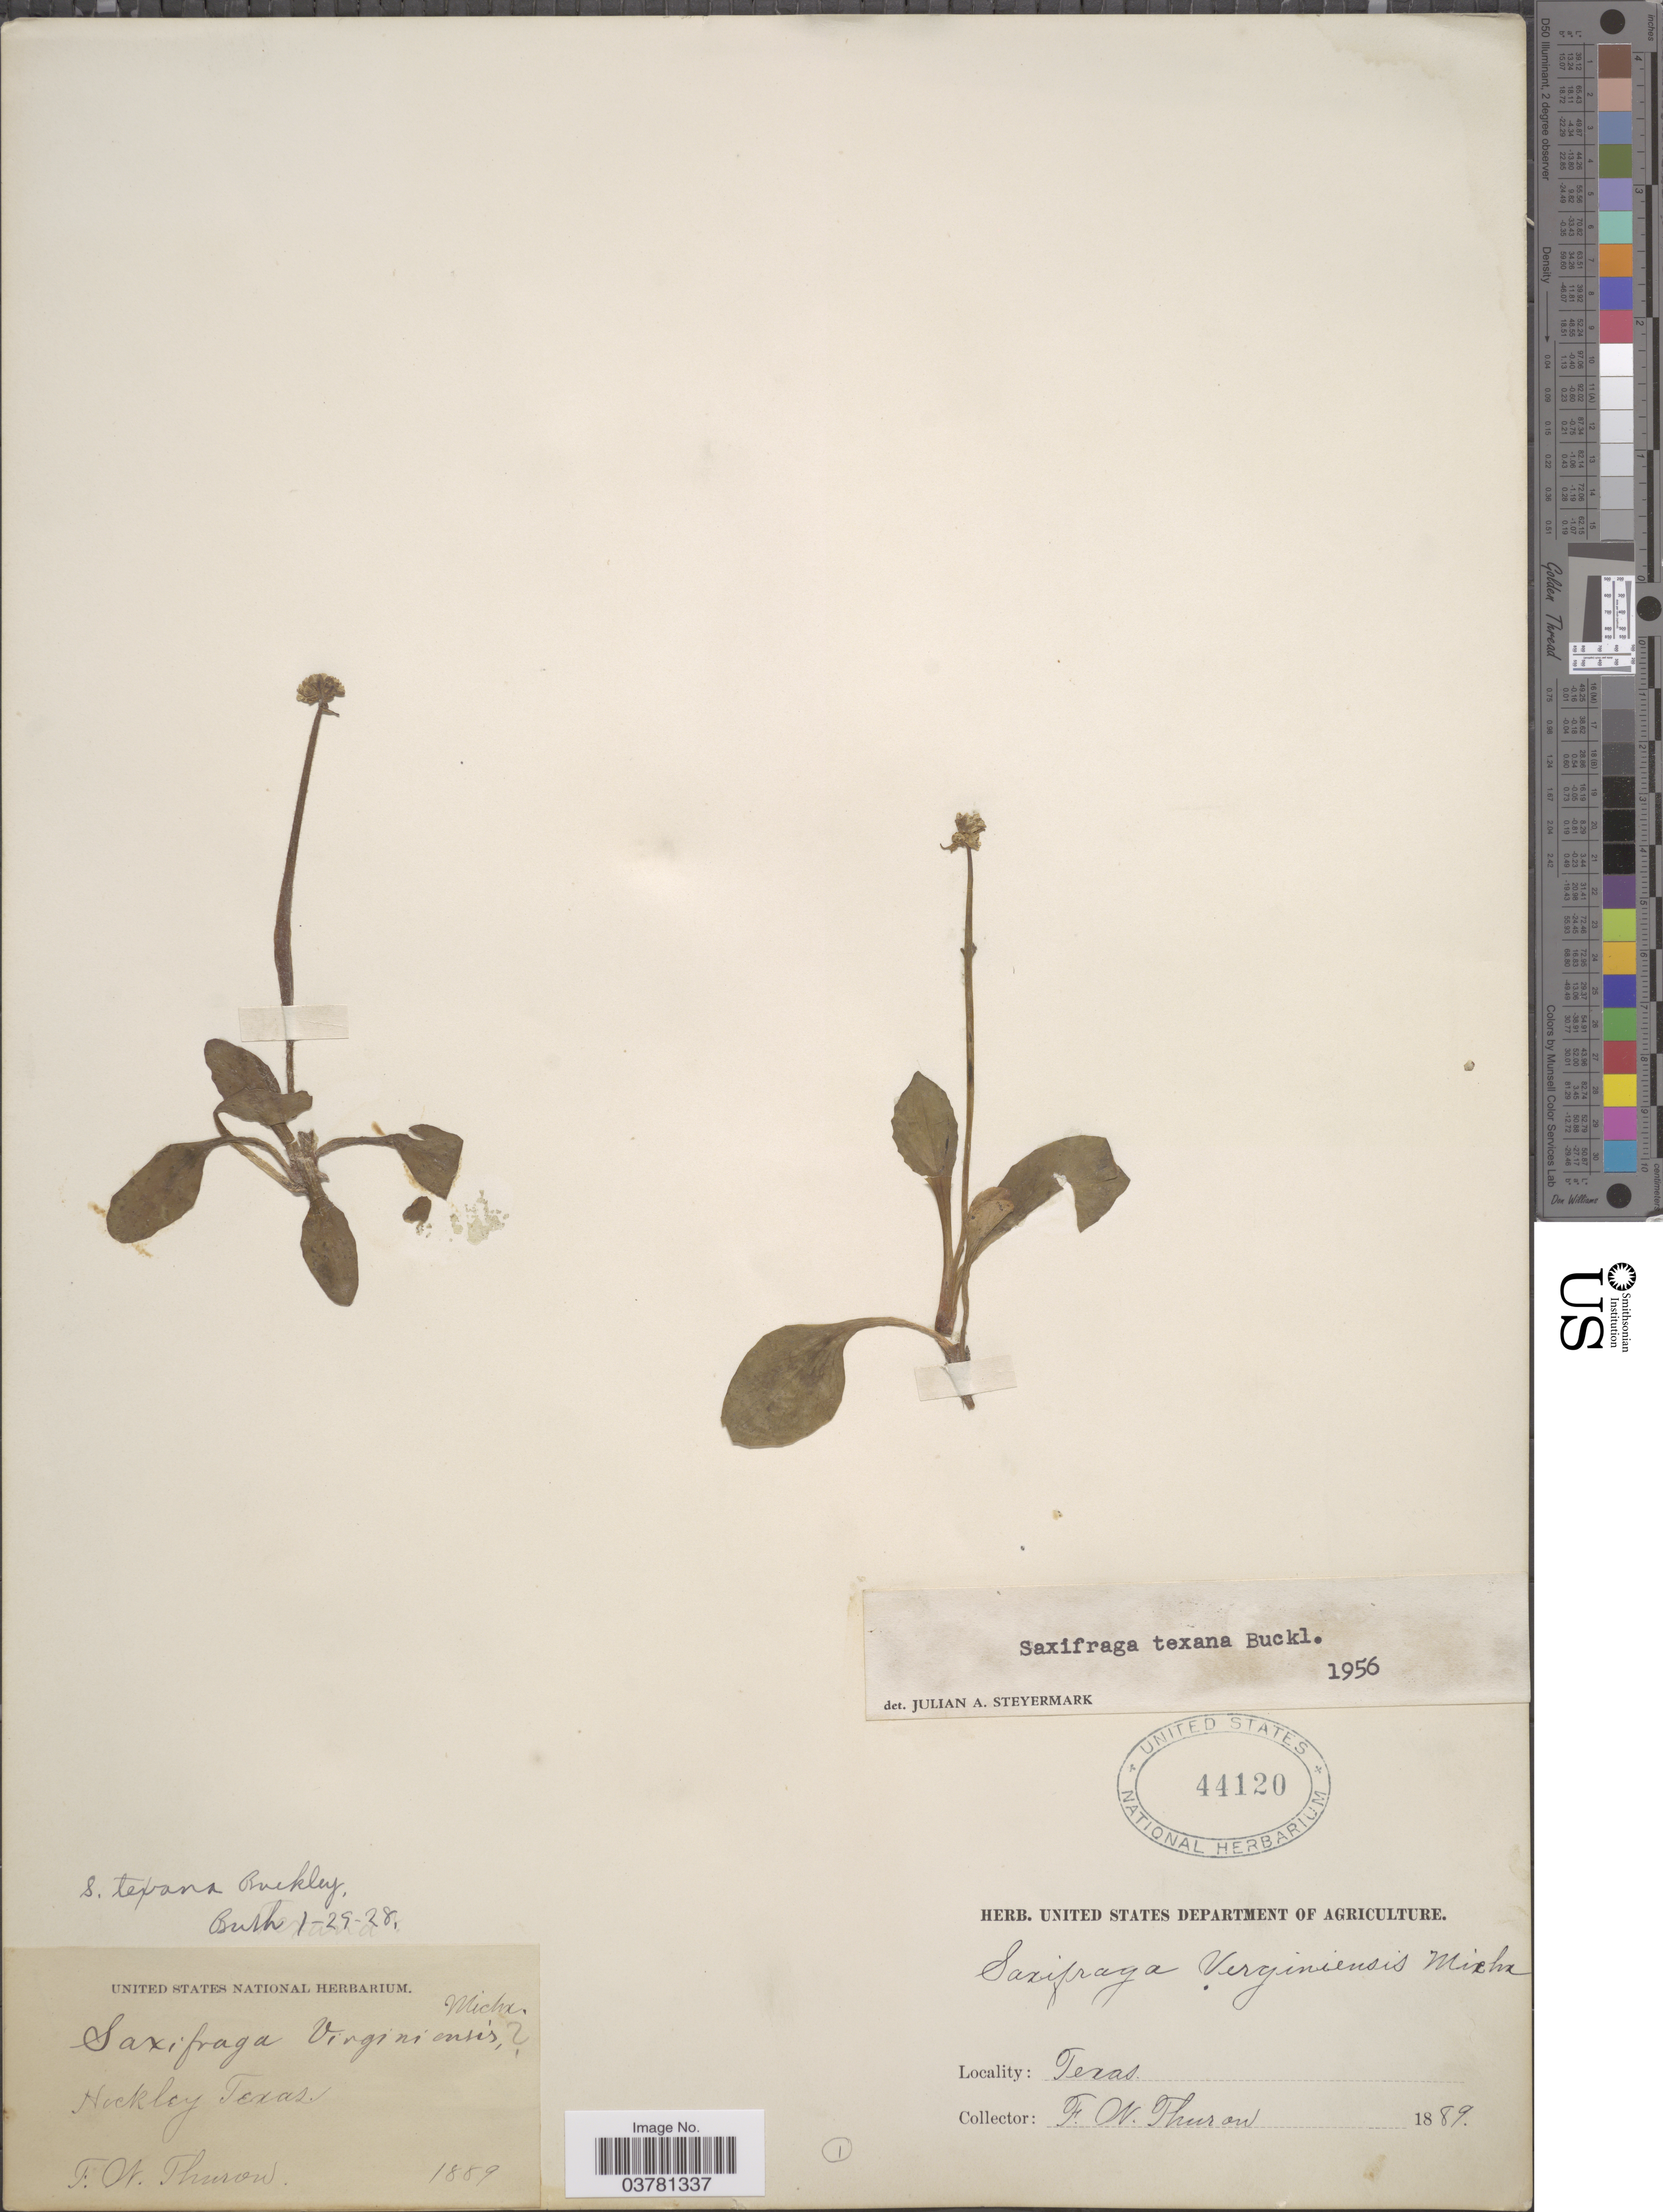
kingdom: Plantae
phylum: Tracheophyta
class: Magnoliopsida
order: Saxifragales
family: Saxifragaceae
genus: Micranthes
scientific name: Micranthes texana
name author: (Buckley) Small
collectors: F. W. Thurow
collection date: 1889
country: United States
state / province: Texas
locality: Hockley.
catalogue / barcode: US 44120